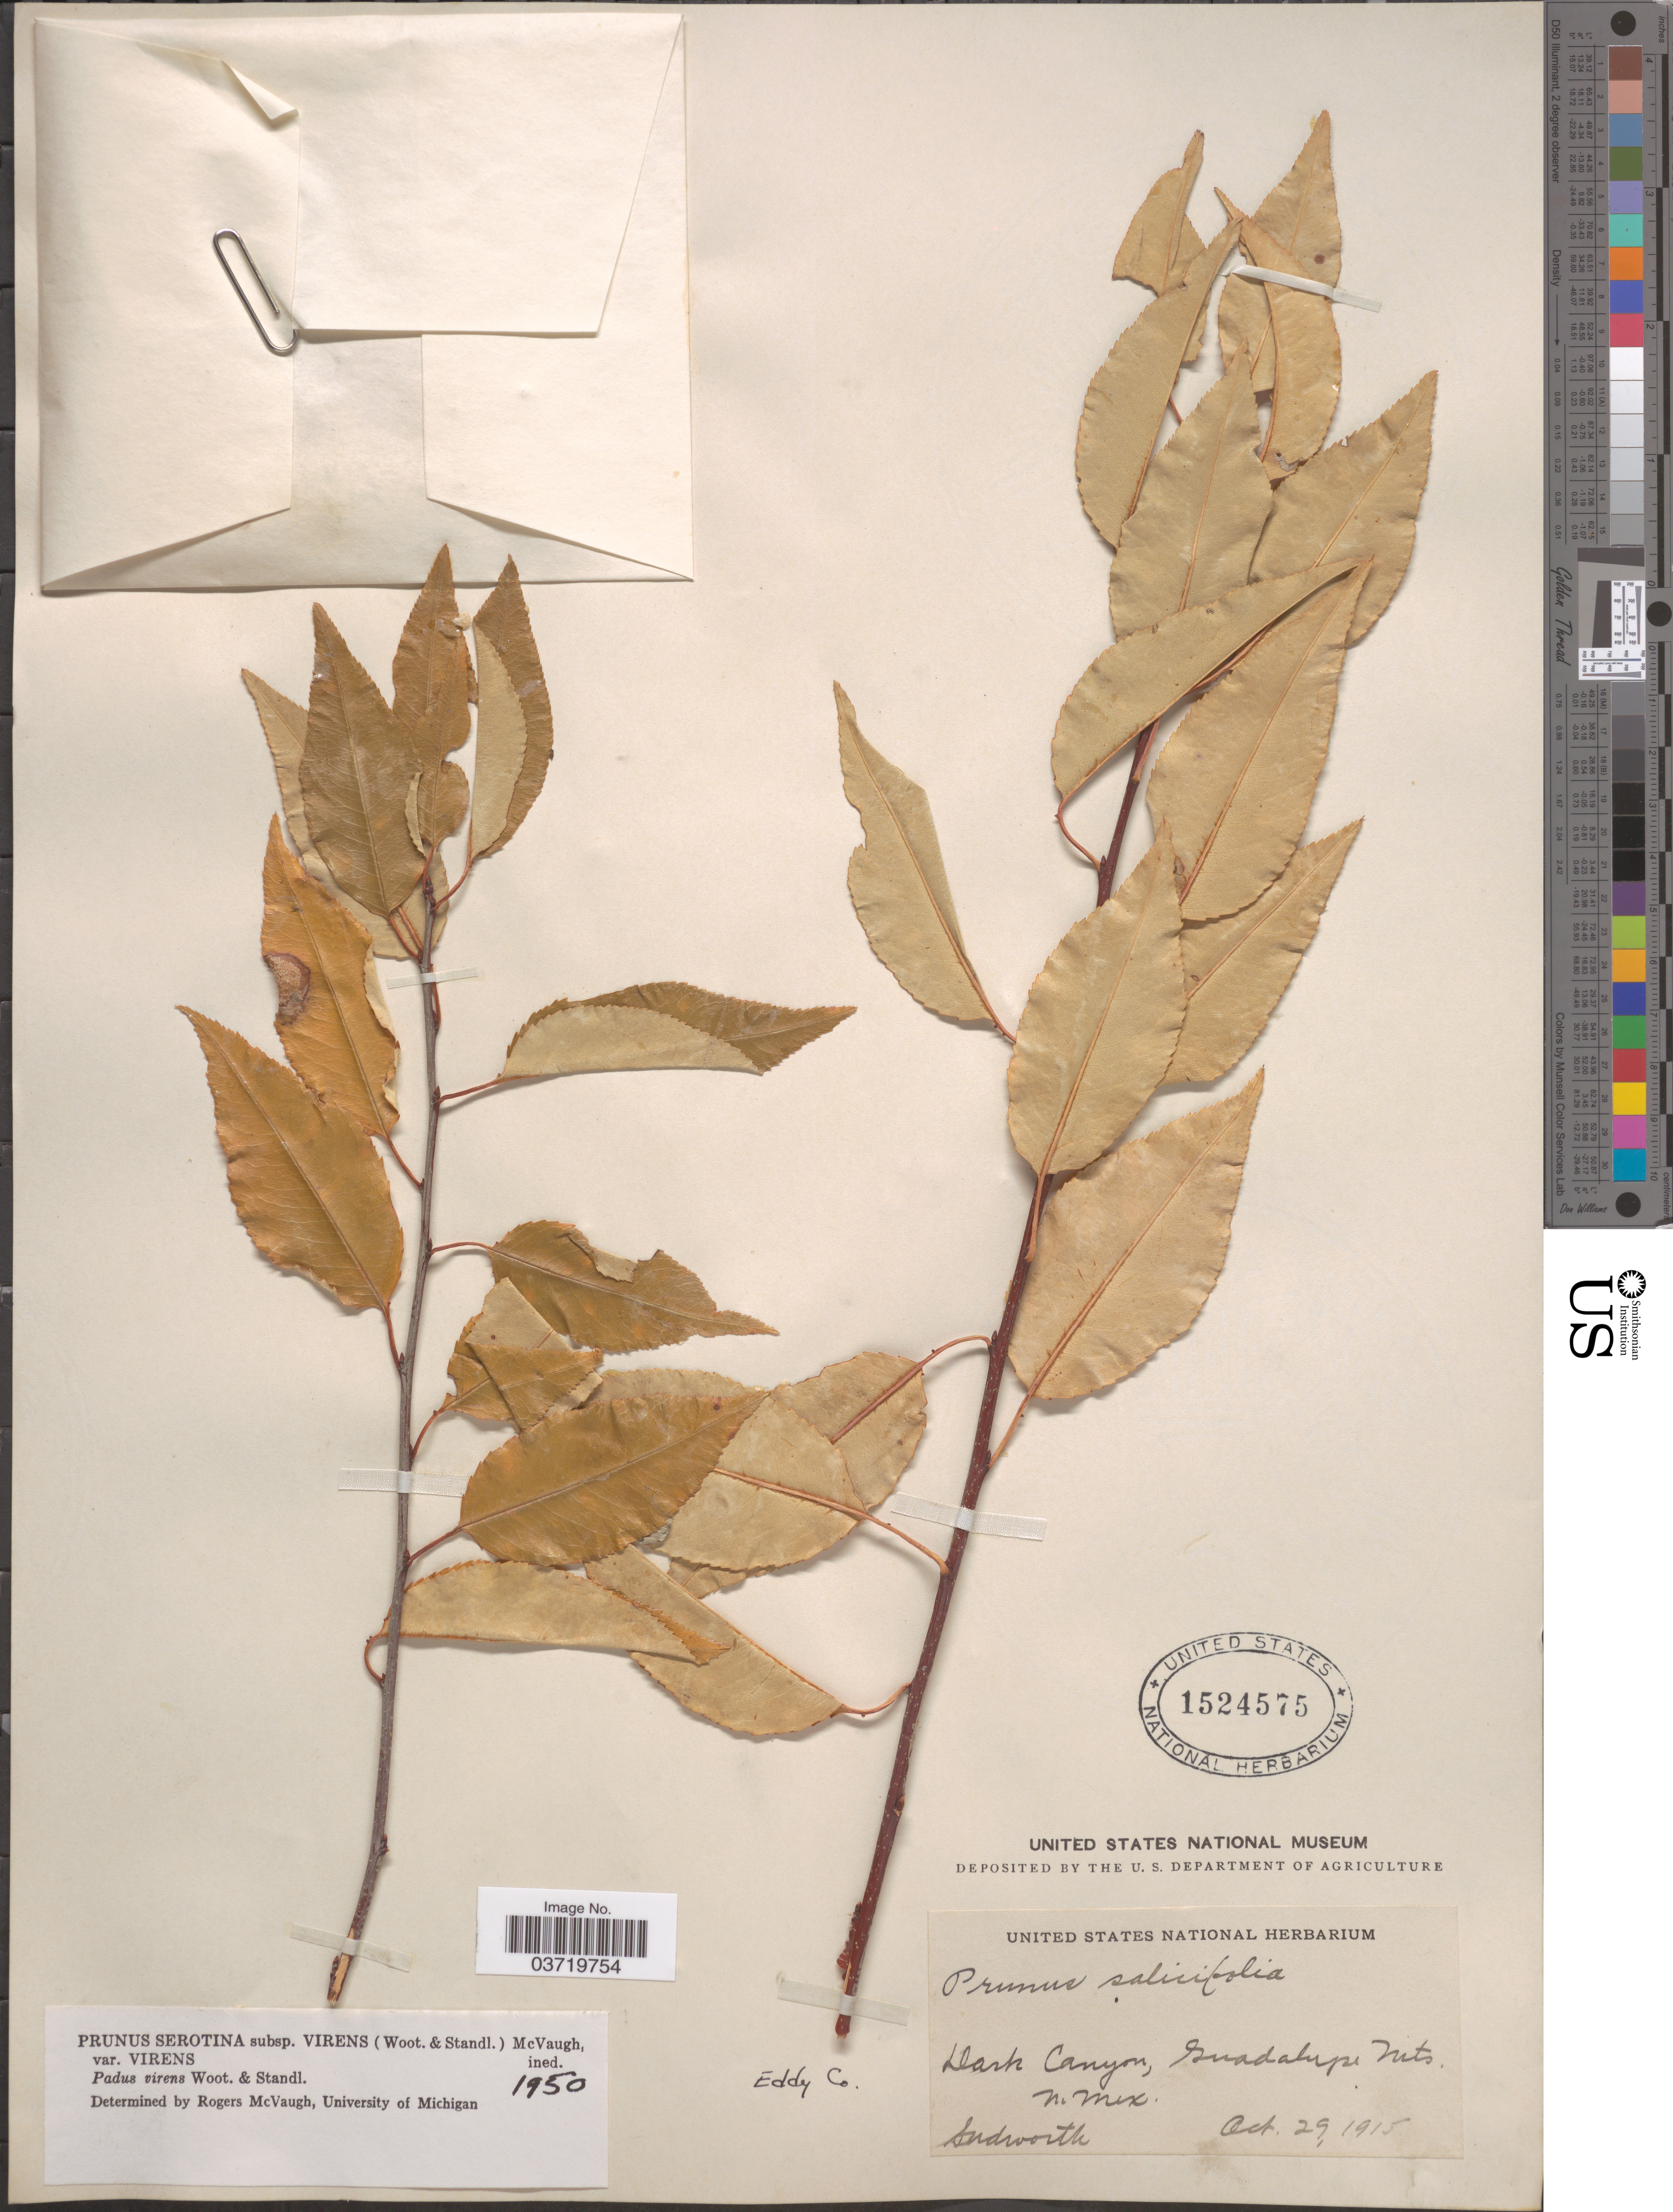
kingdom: Plantae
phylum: Tracheophyta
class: Magnoliopsida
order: Rosales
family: Rosaceae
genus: Prunus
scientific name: Prunus serotina var. rufula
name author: (Wooton & Standl.) McVaugh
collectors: Sudworth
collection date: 1915-10-29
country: United States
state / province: New Mexico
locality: Dark Canyon, Guadalupe Mts. Eddy Co.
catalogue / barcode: US 1524575